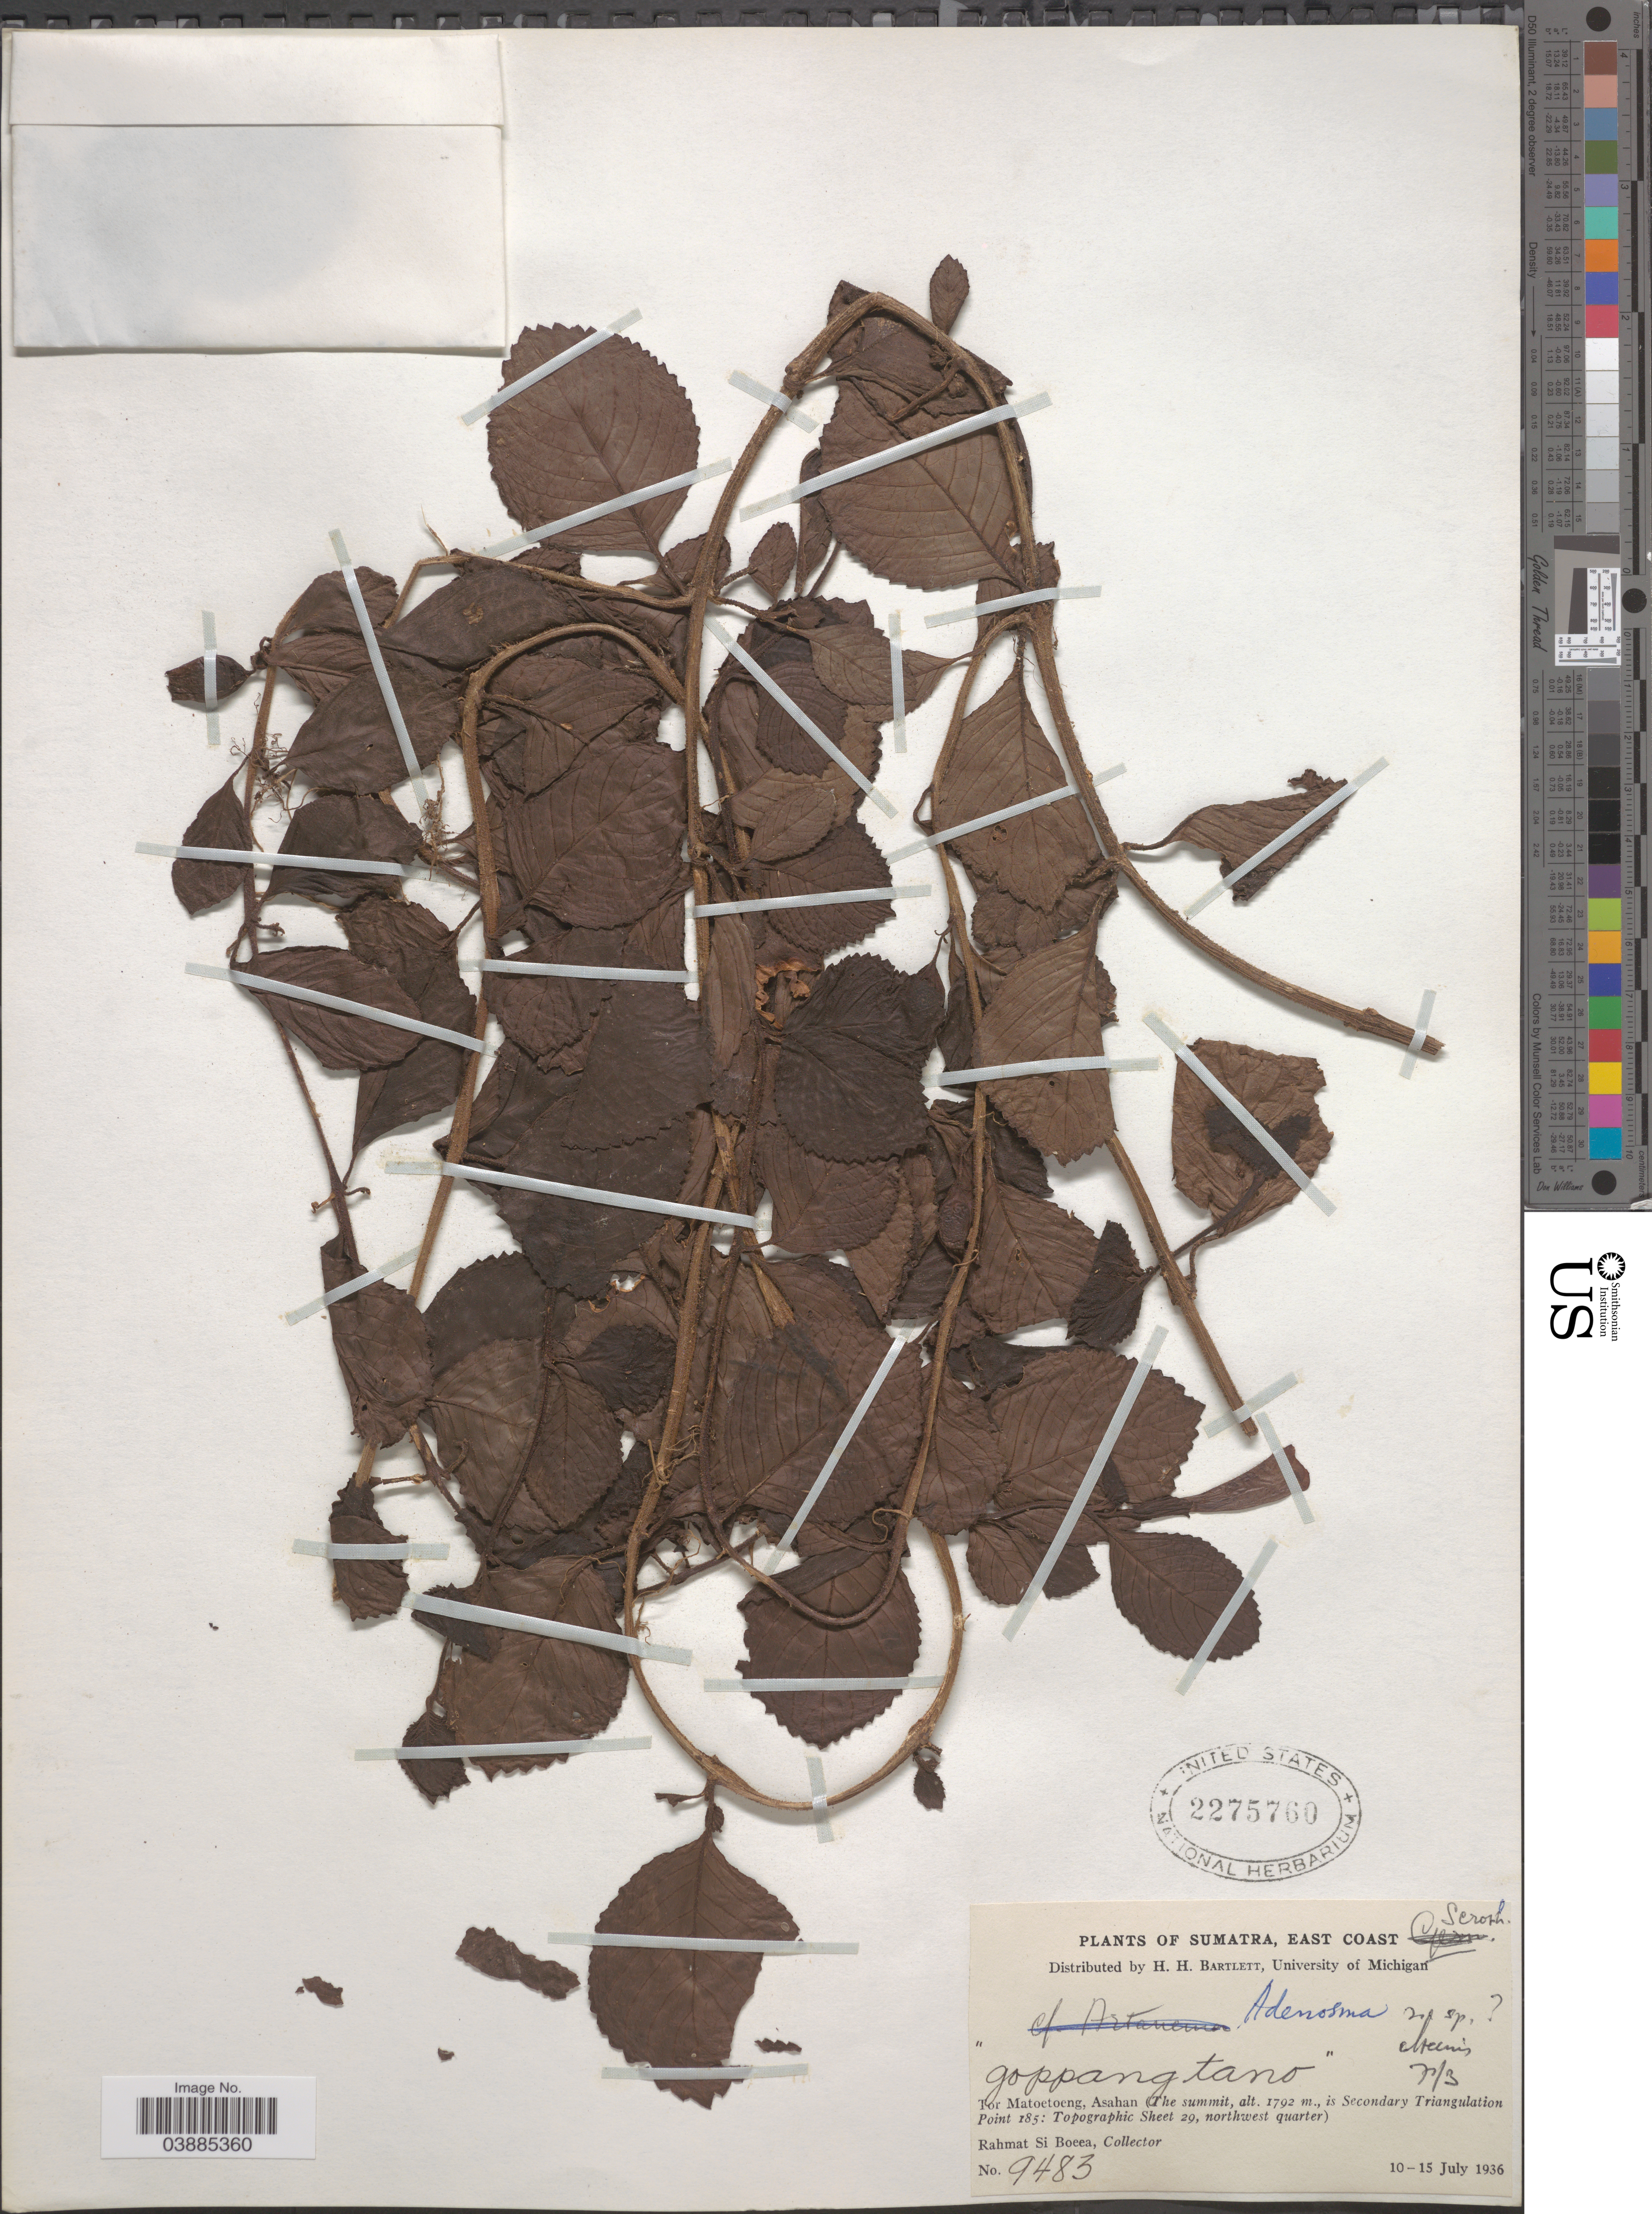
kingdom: Plantae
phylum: Tracheophyta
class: Magnoliopsida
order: Lamiales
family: Plantaginaceae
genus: Adenosma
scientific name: Adenosma sp.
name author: R. Br.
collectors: Rahmat Si Boeea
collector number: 9483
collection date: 1936-07-10/1936-07-15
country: Indonesia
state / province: Sumatra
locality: East Coast. "Goppang tano". Tor Matoetoeng, Asahan (The summit, is Secondary Triangulation Point 185: Topographic Sheet 29, northwest quarter).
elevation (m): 1792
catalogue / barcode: US 2275760